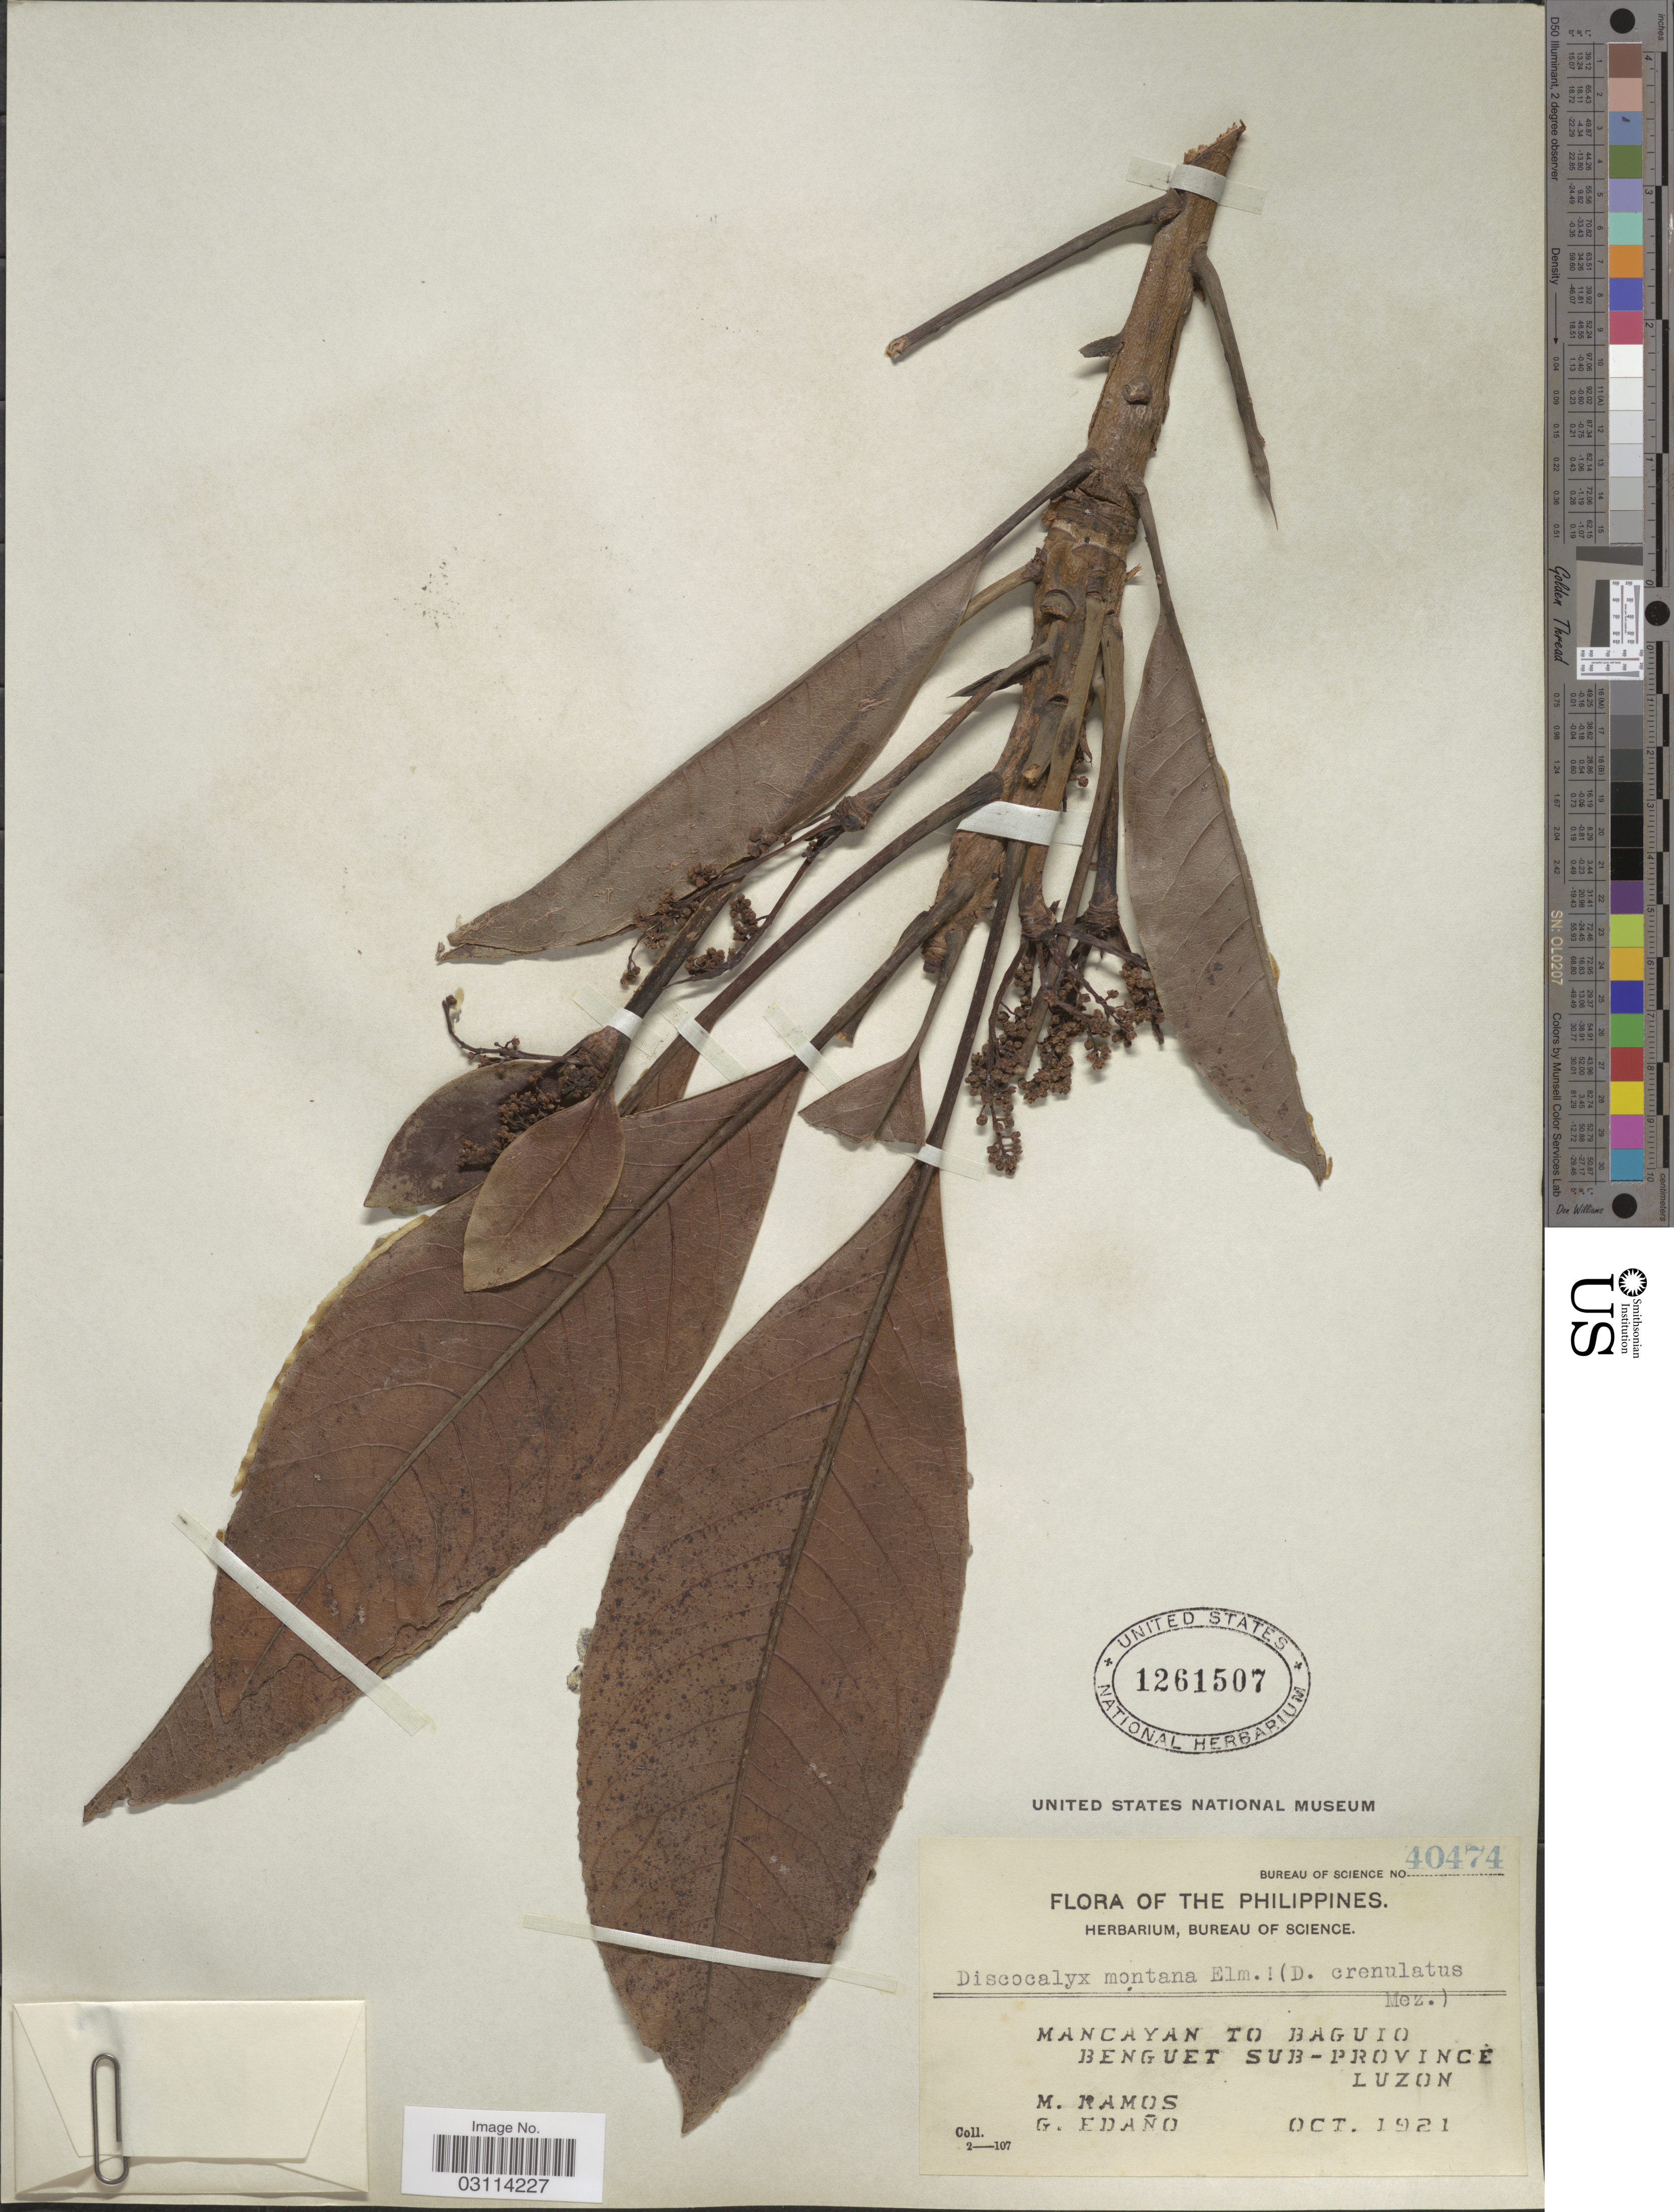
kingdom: Plantae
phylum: Tracheophyta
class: Magnoliopsida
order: Ericales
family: Primulaceae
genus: Discocalyx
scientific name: Discocalyx montana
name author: Elmer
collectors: M. Ramos & G. Edaño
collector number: Bureau of Science 40474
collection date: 1921-10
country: Philippines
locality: Mancayan to Baguio, Benguet Sub-province, Luzon.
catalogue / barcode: US 1261507